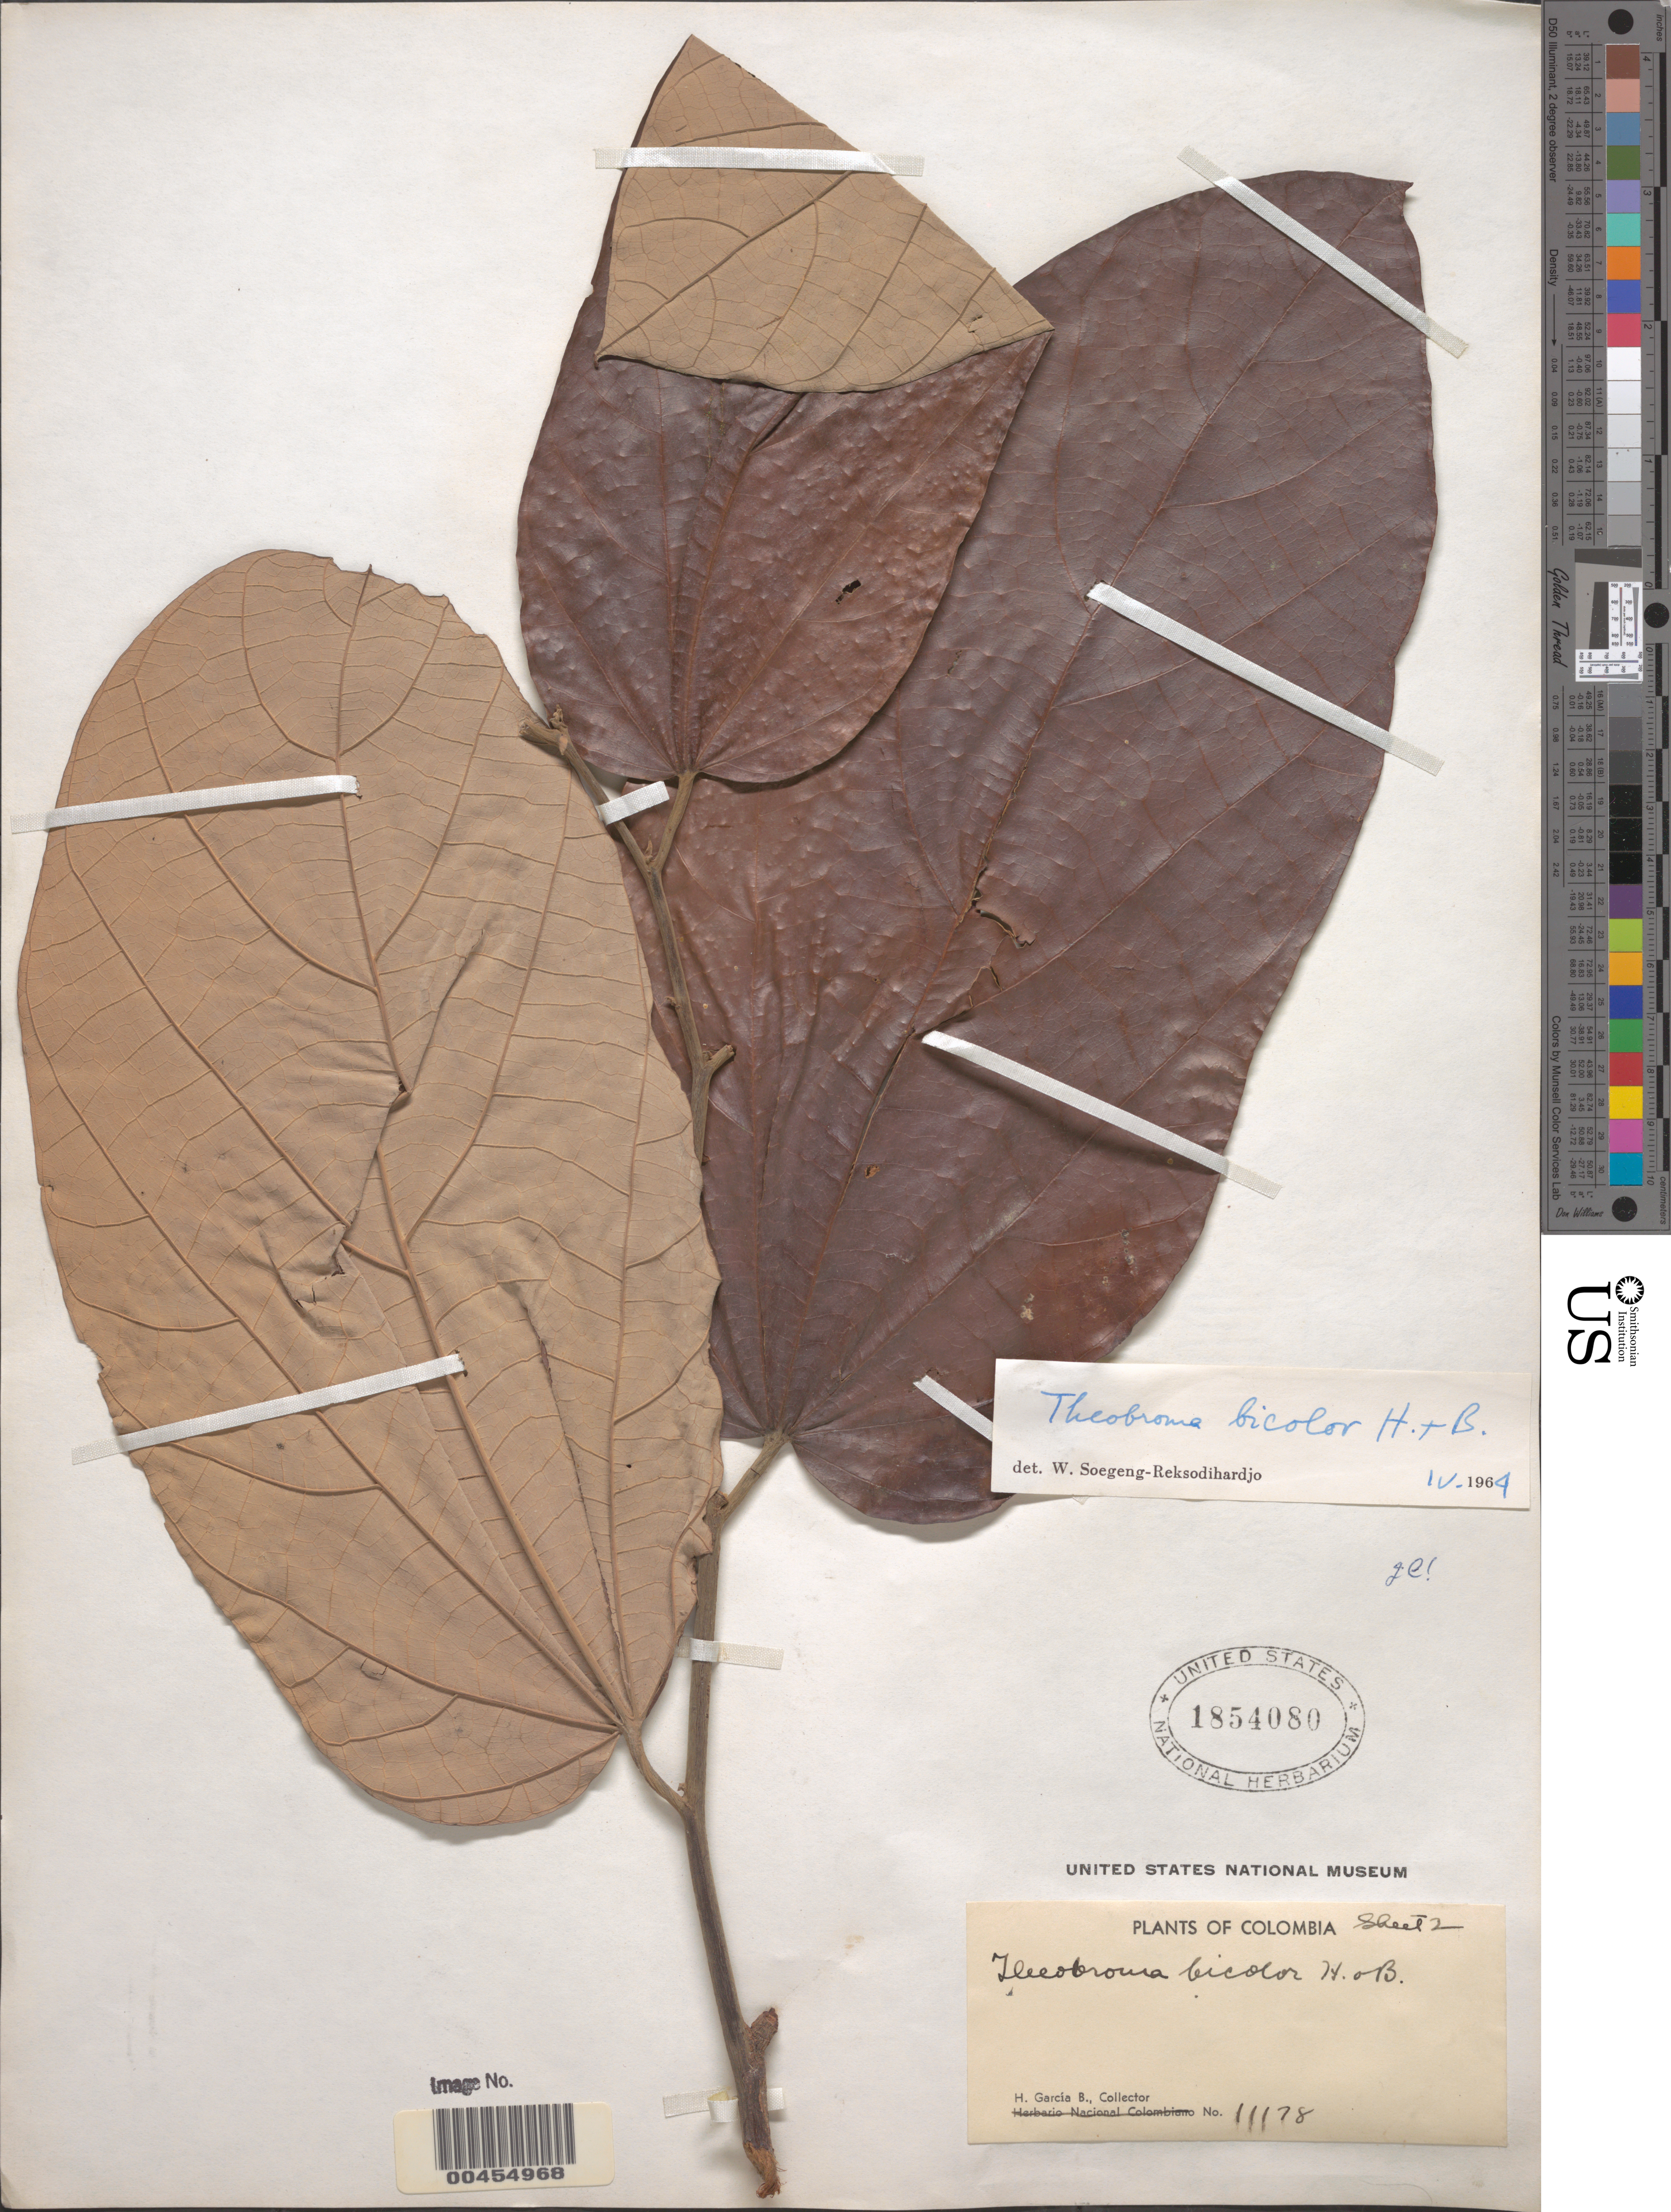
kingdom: Plantae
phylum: Tracheophyta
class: Magnoliopsida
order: Malvales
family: Malvaceae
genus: Theobroma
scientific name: Theobroma bicolor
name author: Bonpl.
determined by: Dorr, L. J., (BOT), Smithsonian Institution - National Museum of Natural History (UNITED STATES)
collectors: H. García Barriga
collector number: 11178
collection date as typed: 03 Aug 1944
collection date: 1944-08-03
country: Colombia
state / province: Chocó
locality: Cerca de IstMina, Carretera a Cértegui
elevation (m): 75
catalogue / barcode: US 1854080